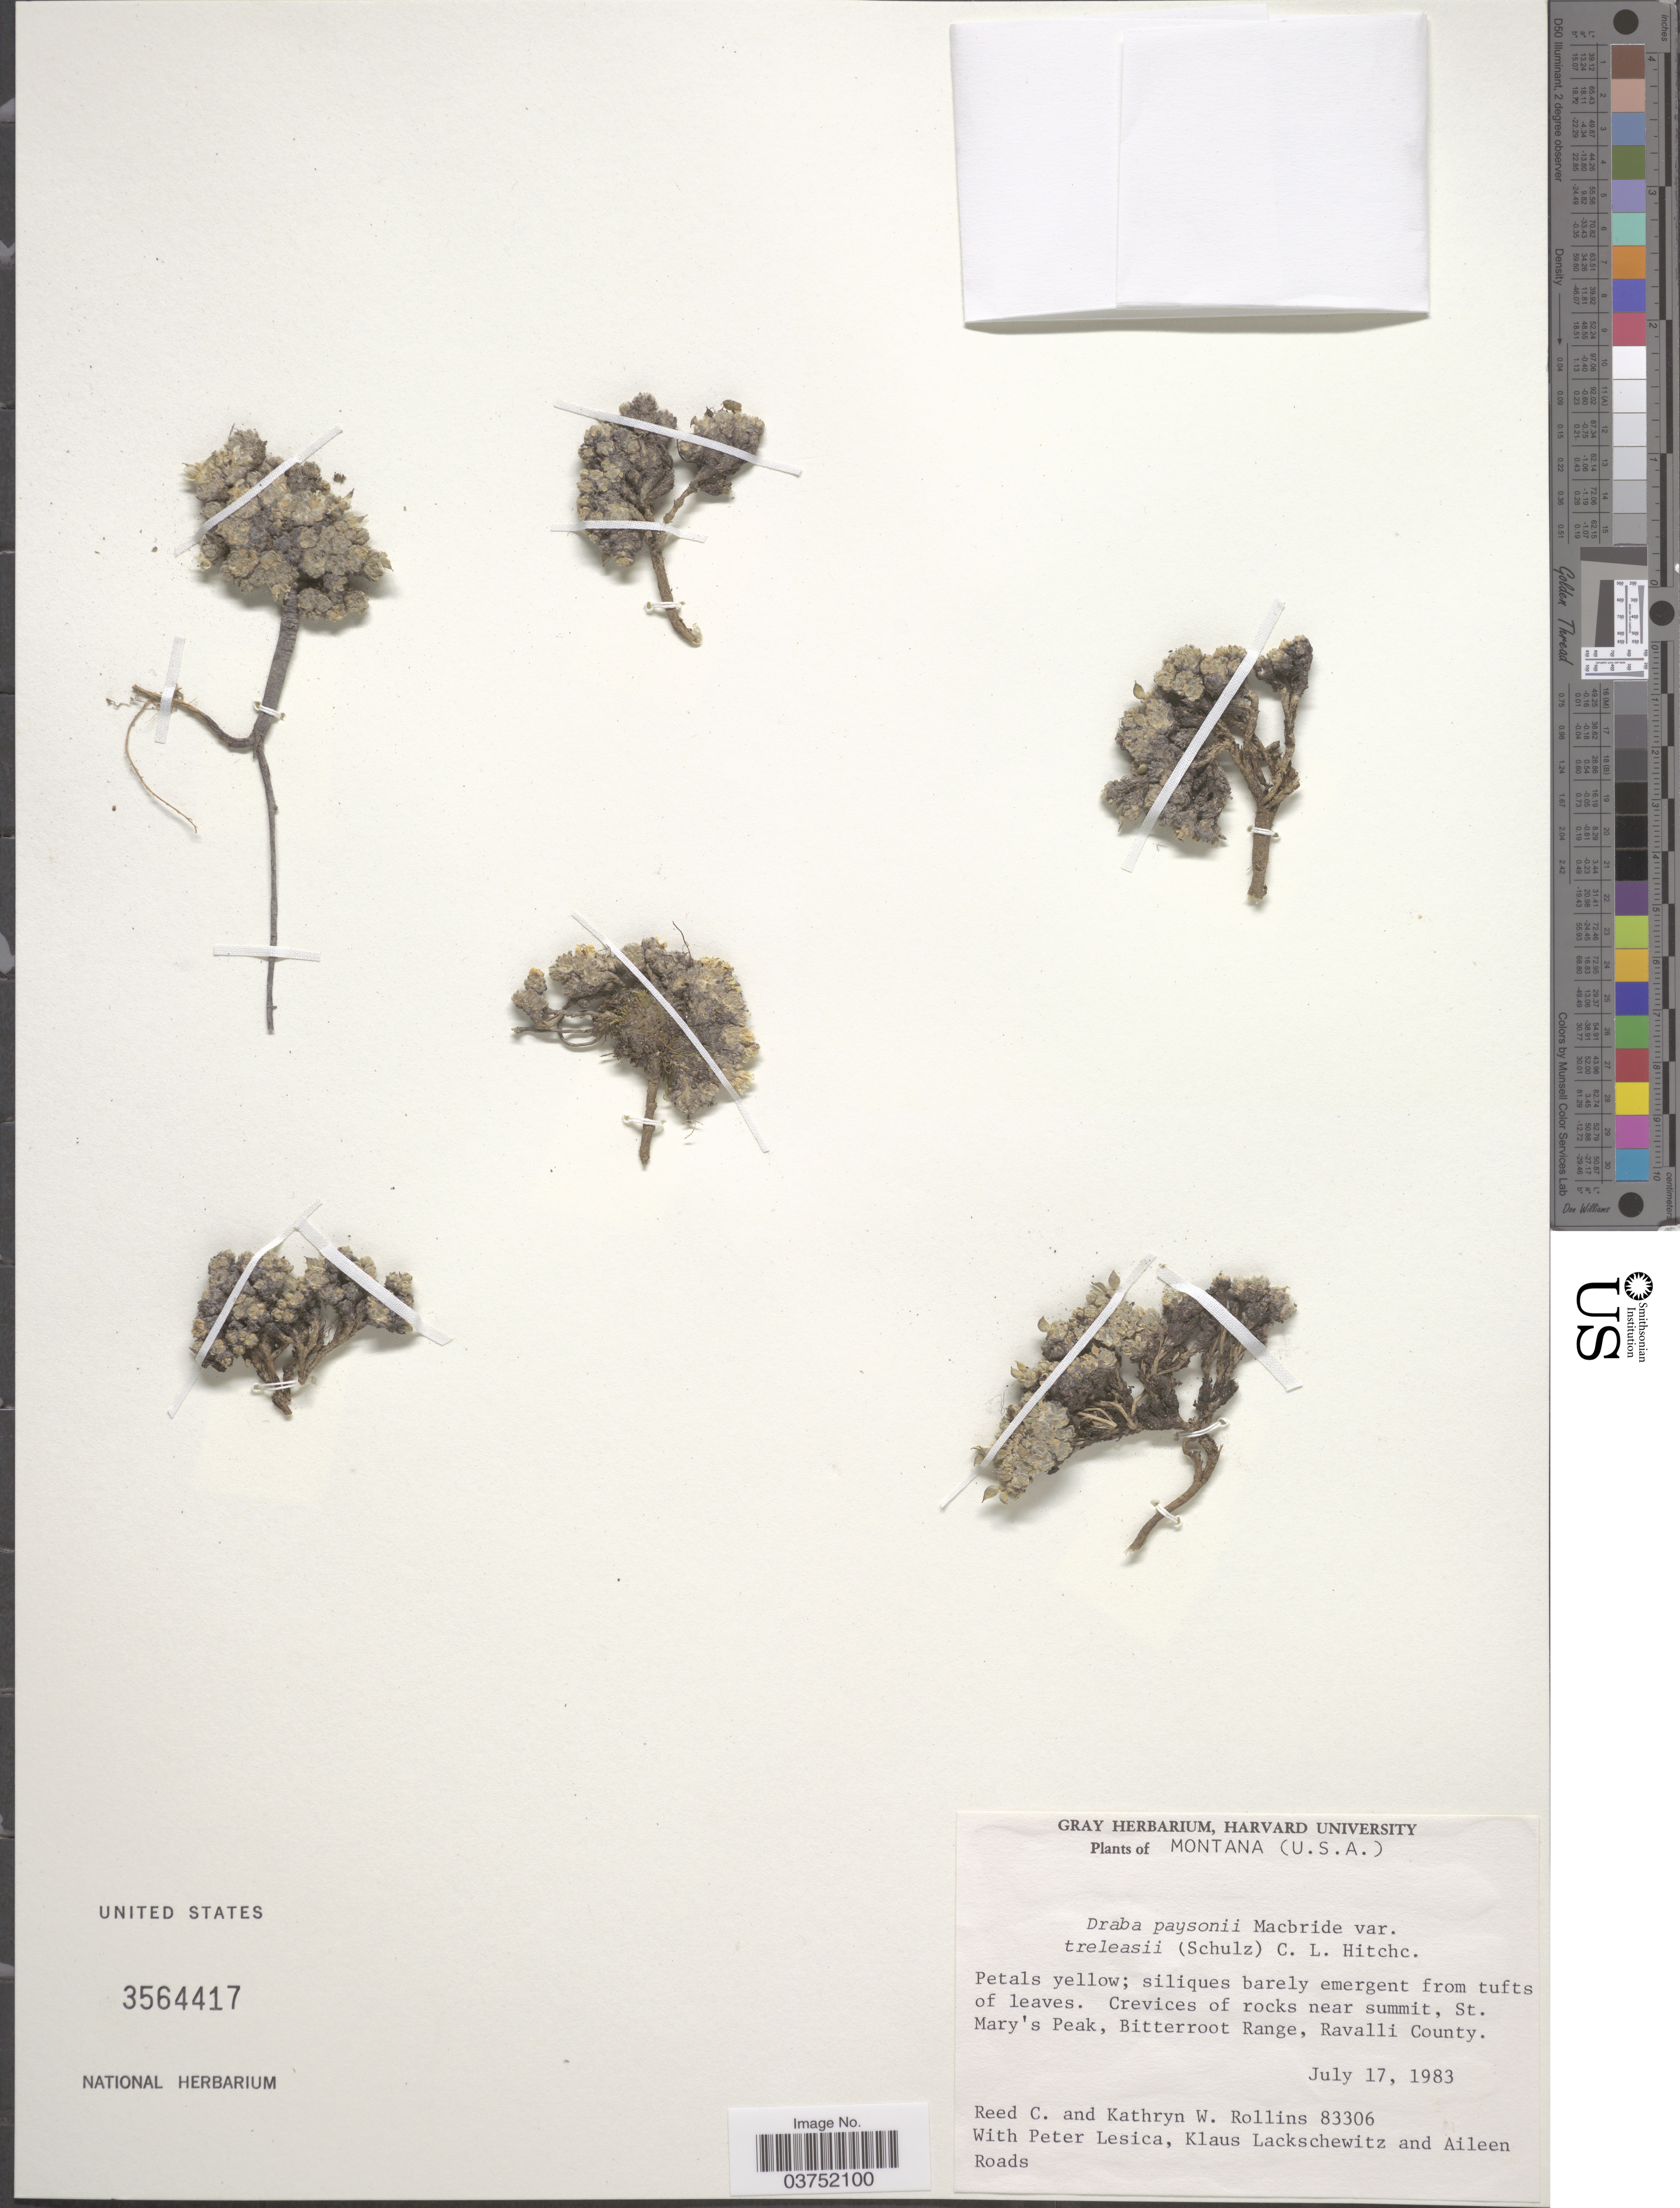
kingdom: Plantae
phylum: Tracheophyta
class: Magnoliopsida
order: Brassicales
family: Brassicaceae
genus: Draba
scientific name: Draba paysonii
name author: J.F. Macbr.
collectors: R. C. Rollins, K. W. Rollins, P. Lesica, K. Lackschewitz & A. Roads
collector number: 83306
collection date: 1983-07-17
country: United States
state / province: Montana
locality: Crevices of rocks near summit, St. Mary's Peak, Bitterroot Range, Ravalli County.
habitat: crevices of rocks near summit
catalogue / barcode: US 3564417